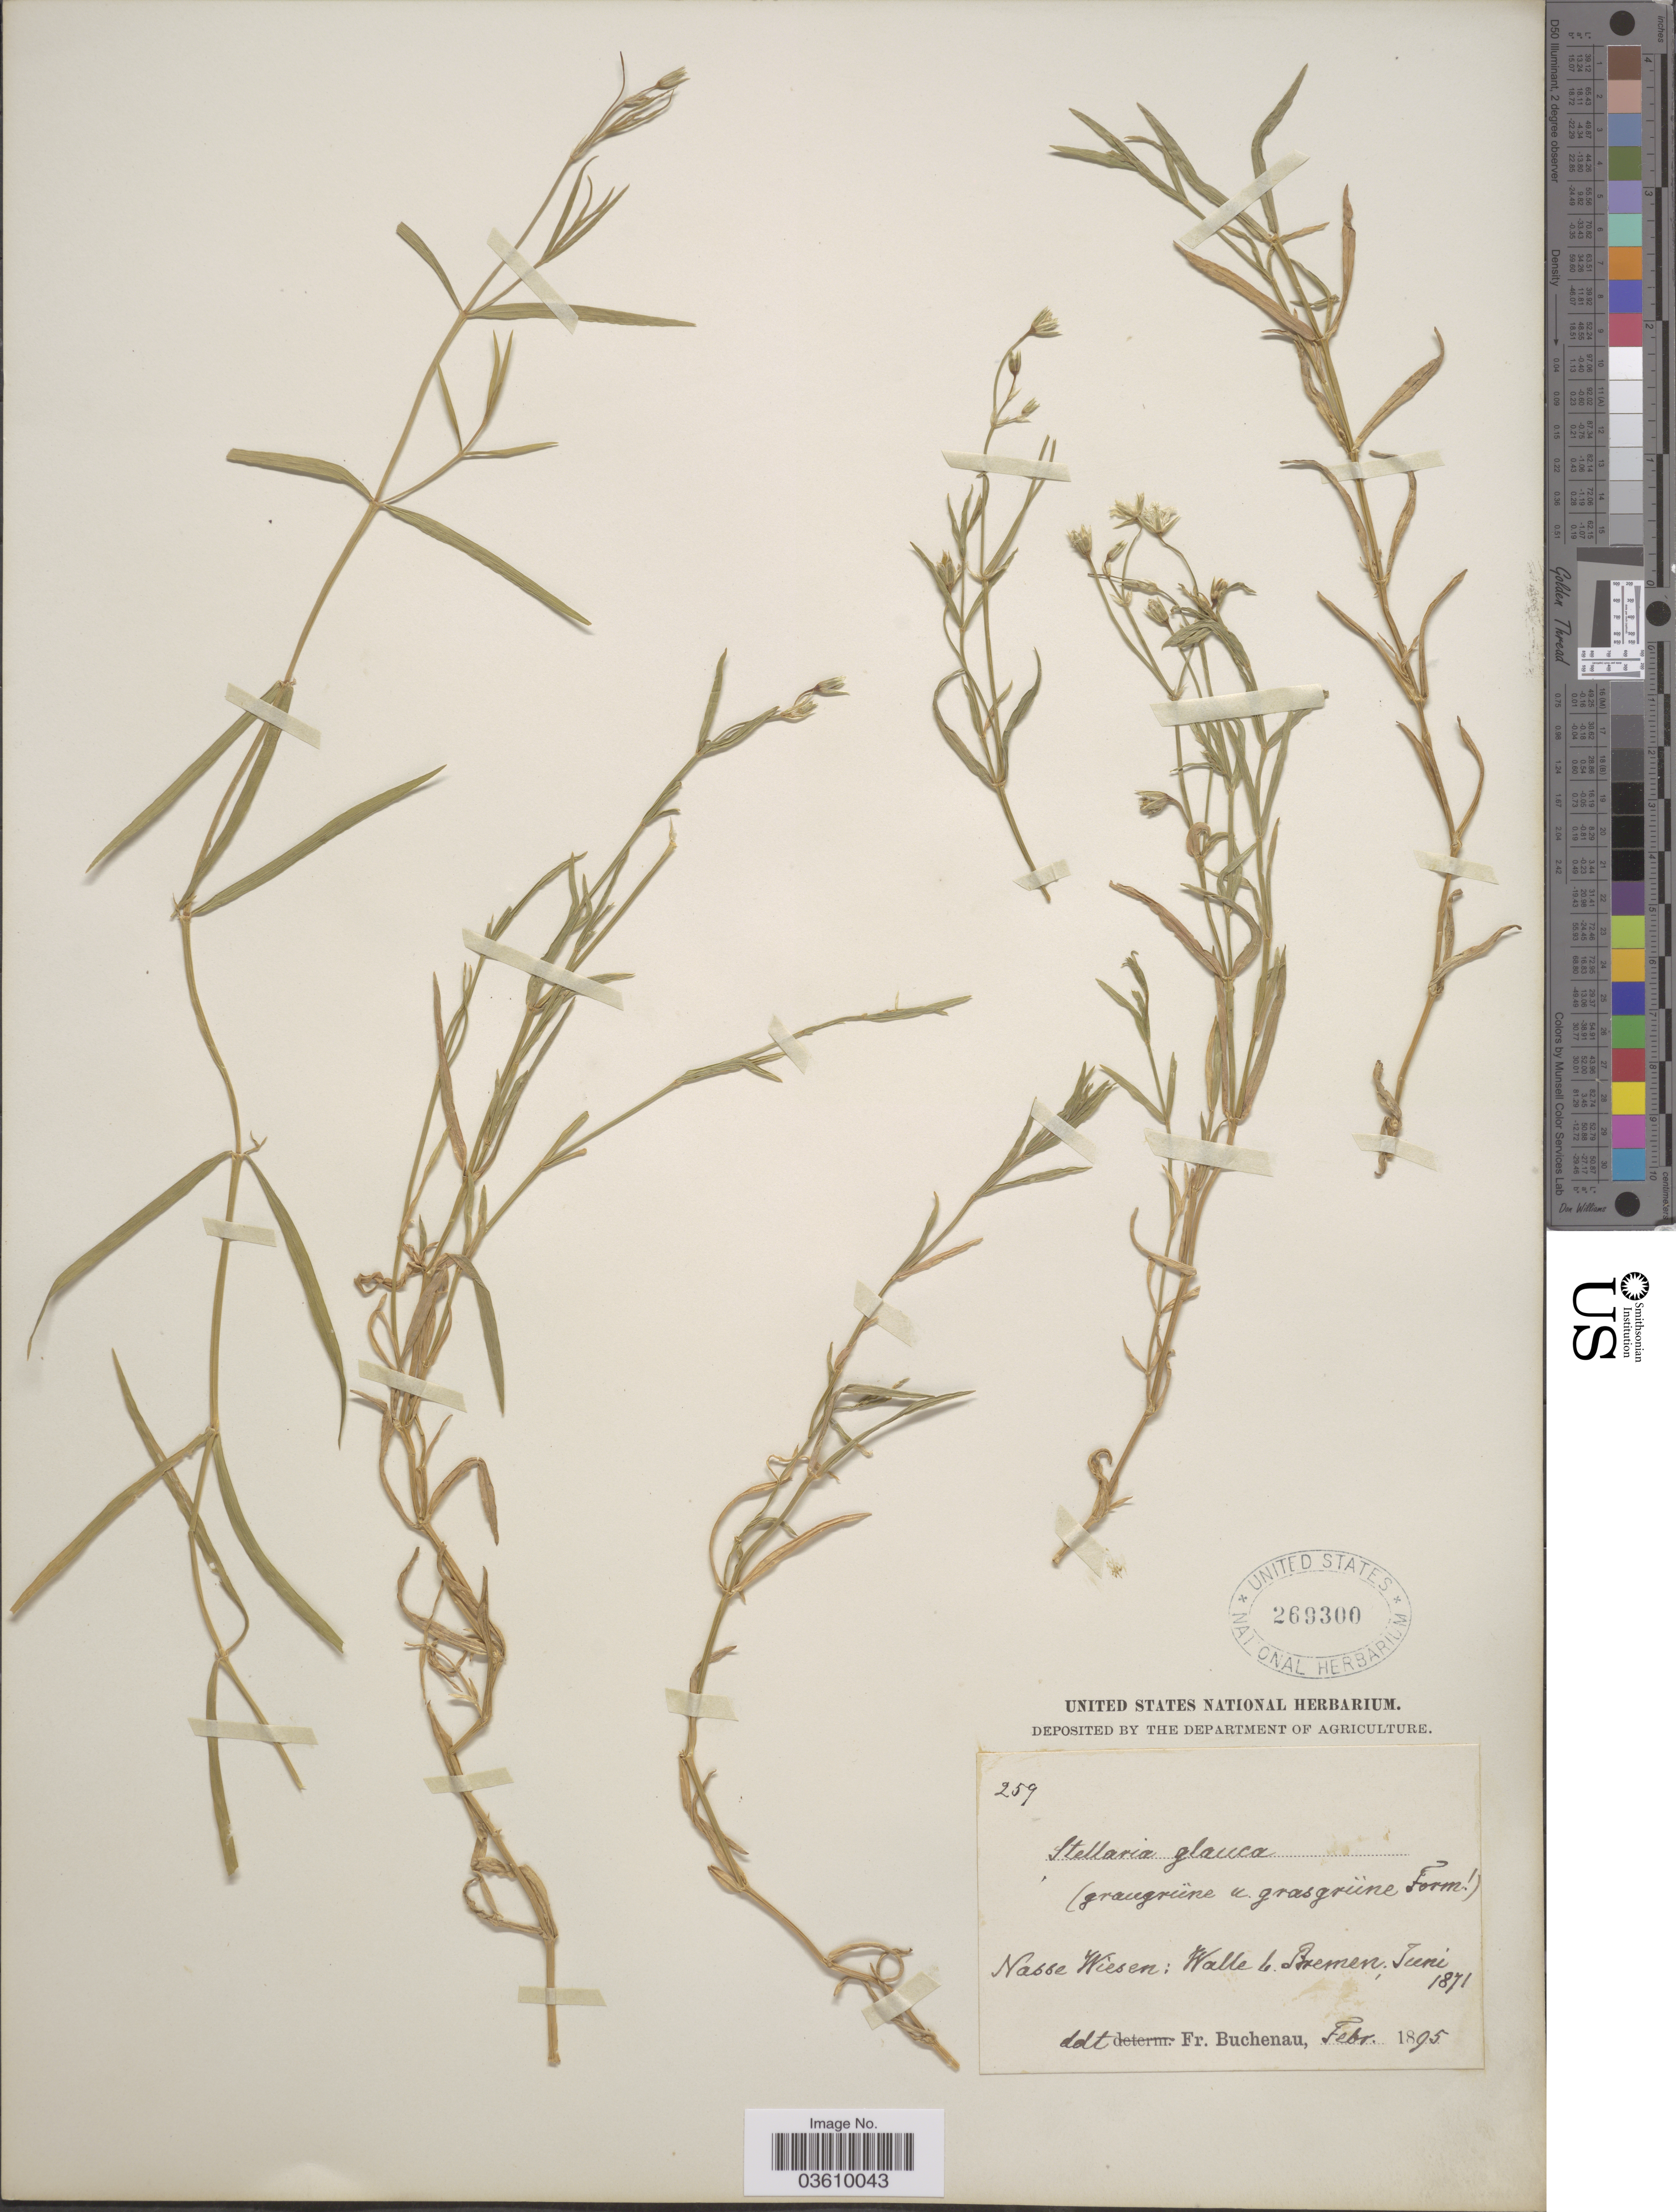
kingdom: Plantae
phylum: Tracheophyta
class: Magnoliopsida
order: Caryophyllales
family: Caryophyllaceae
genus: Stellaria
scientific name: Stellaria glauca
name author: With.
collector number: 259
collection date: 1871-06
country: Germany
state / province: Bremen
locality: Nasse Wiesen: Walle b. Bremen.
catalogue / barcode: US 269300